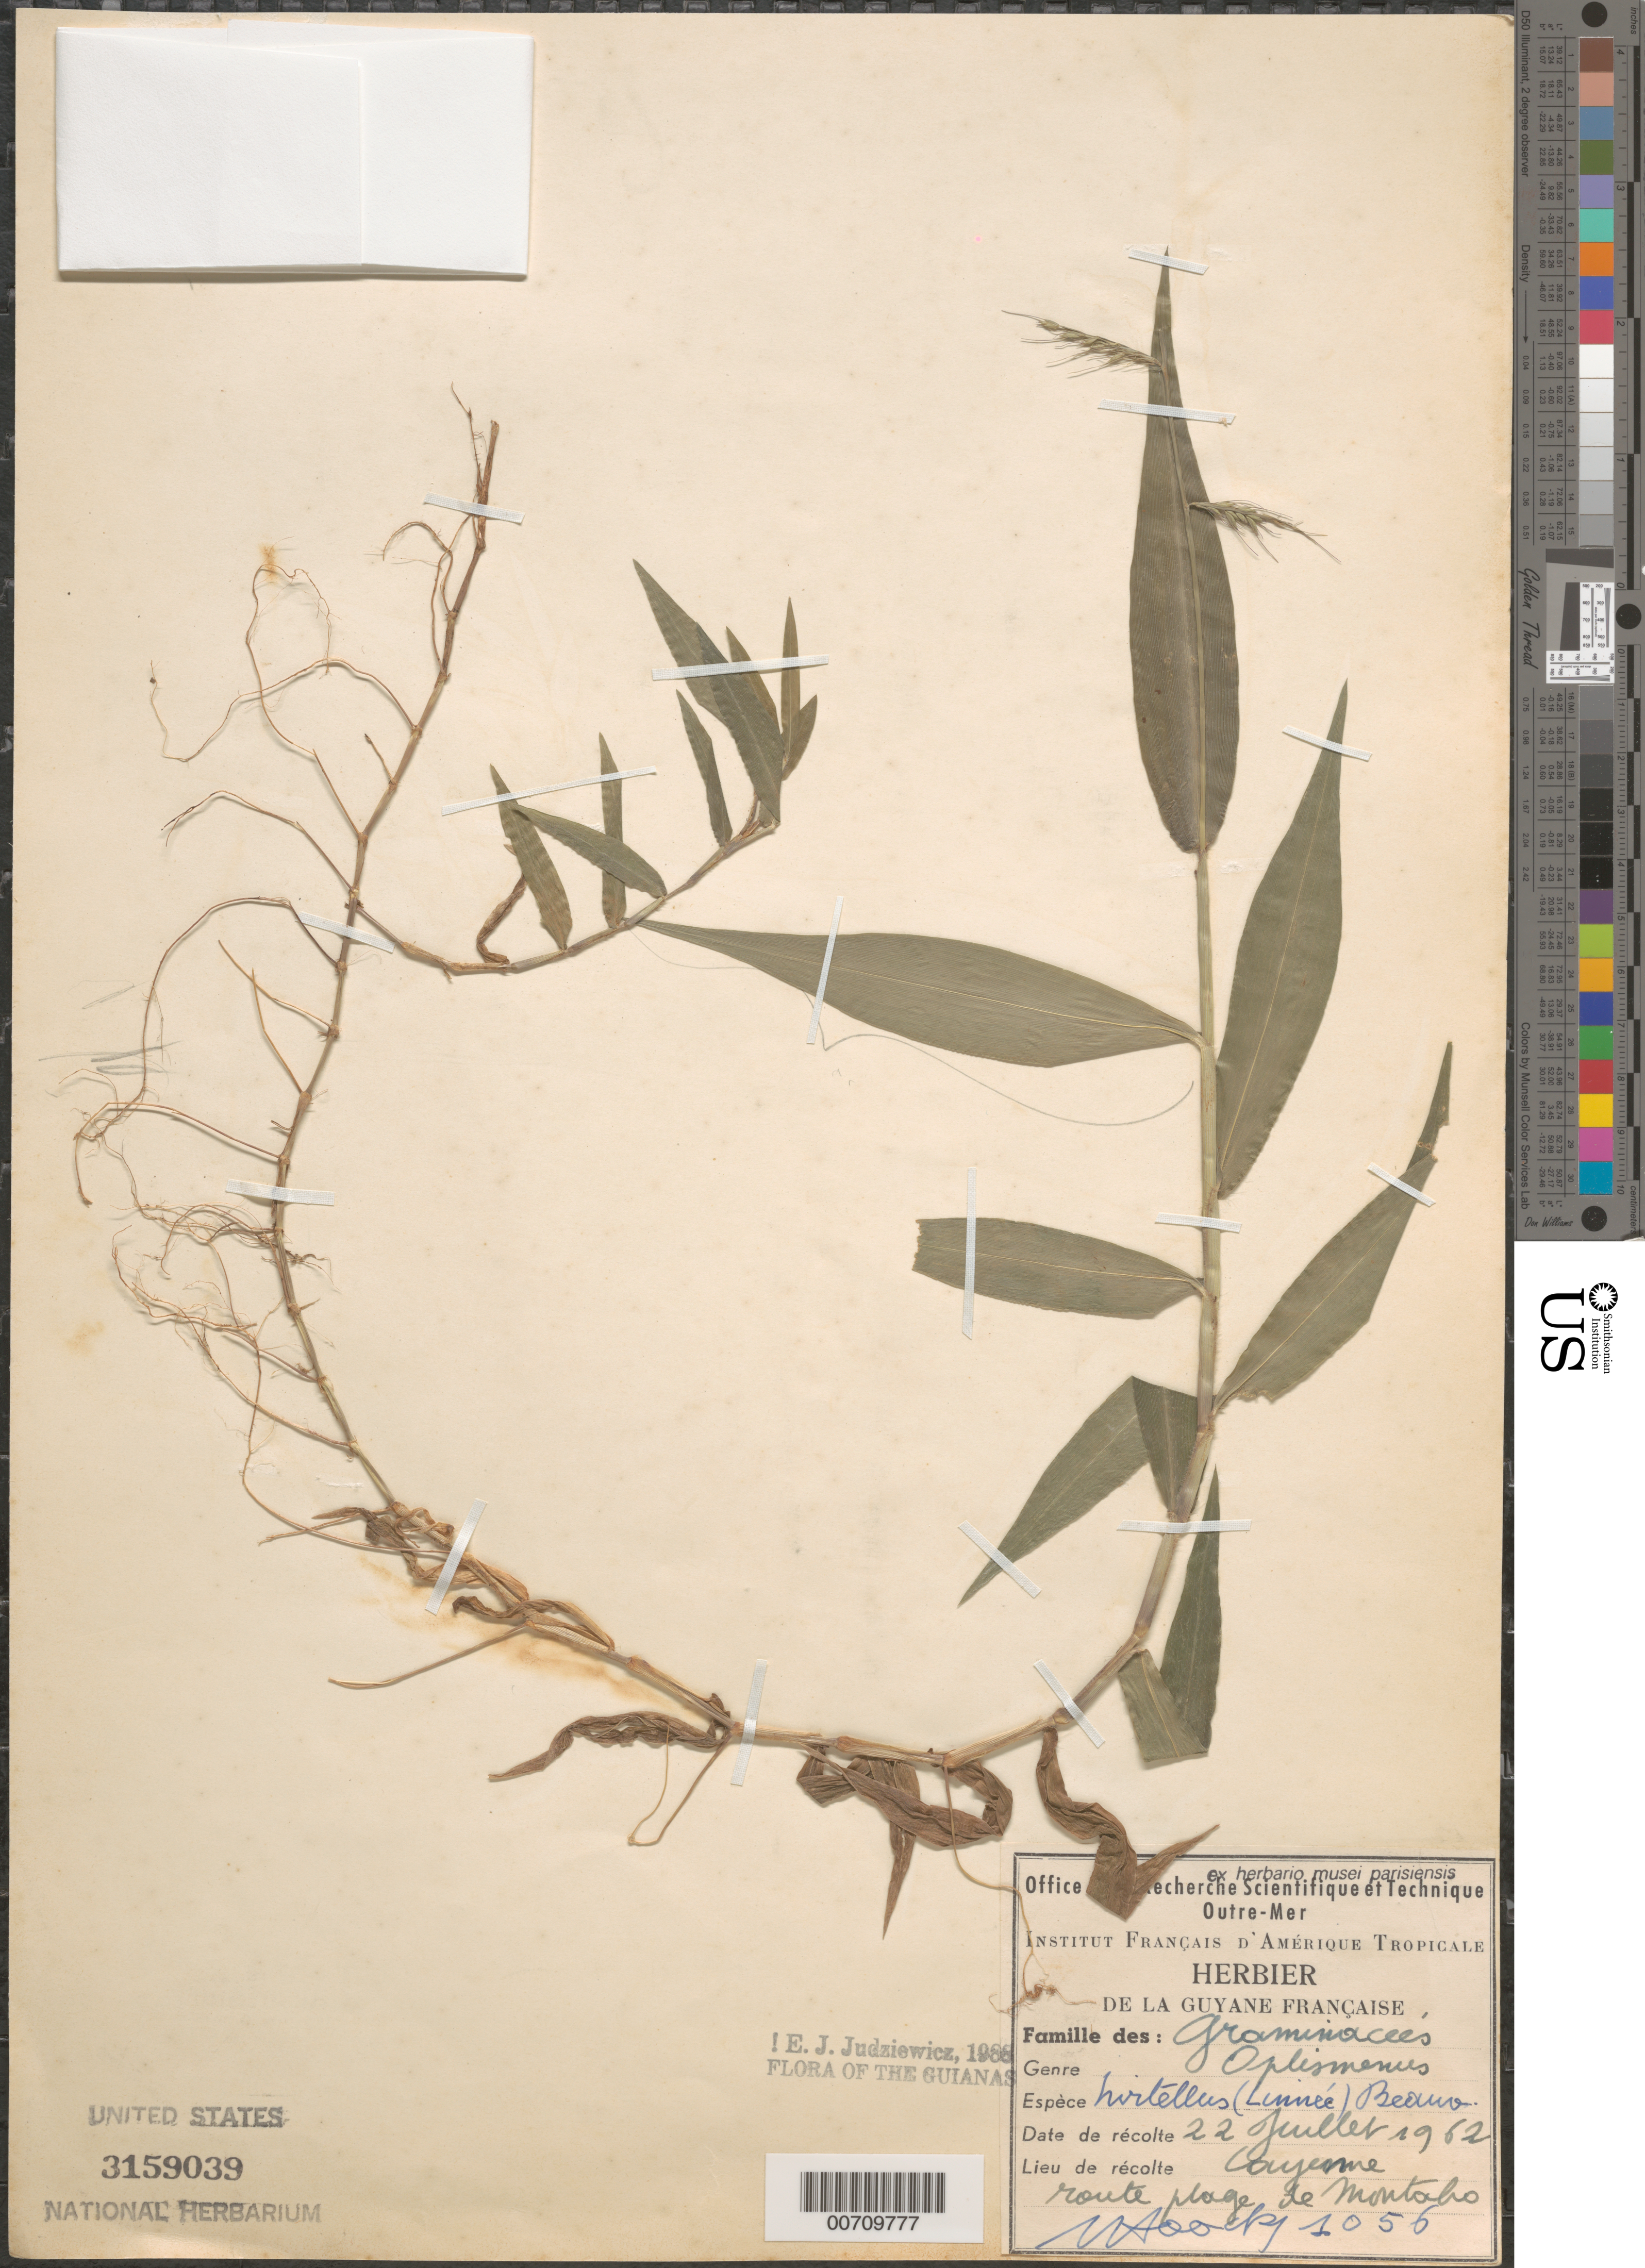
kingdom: Plantae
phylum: Tracheophyta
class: Liliopsida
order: Poales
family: Poaceae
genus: Oplismenus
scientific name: Oplismenus hirtellus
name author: (L.) P. Beauv.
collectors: N. Hoock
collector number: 1056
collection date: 1962-07-22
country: French Guiana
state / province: Cayenne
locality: Route plage de Montabo.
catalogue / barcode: US 3159039